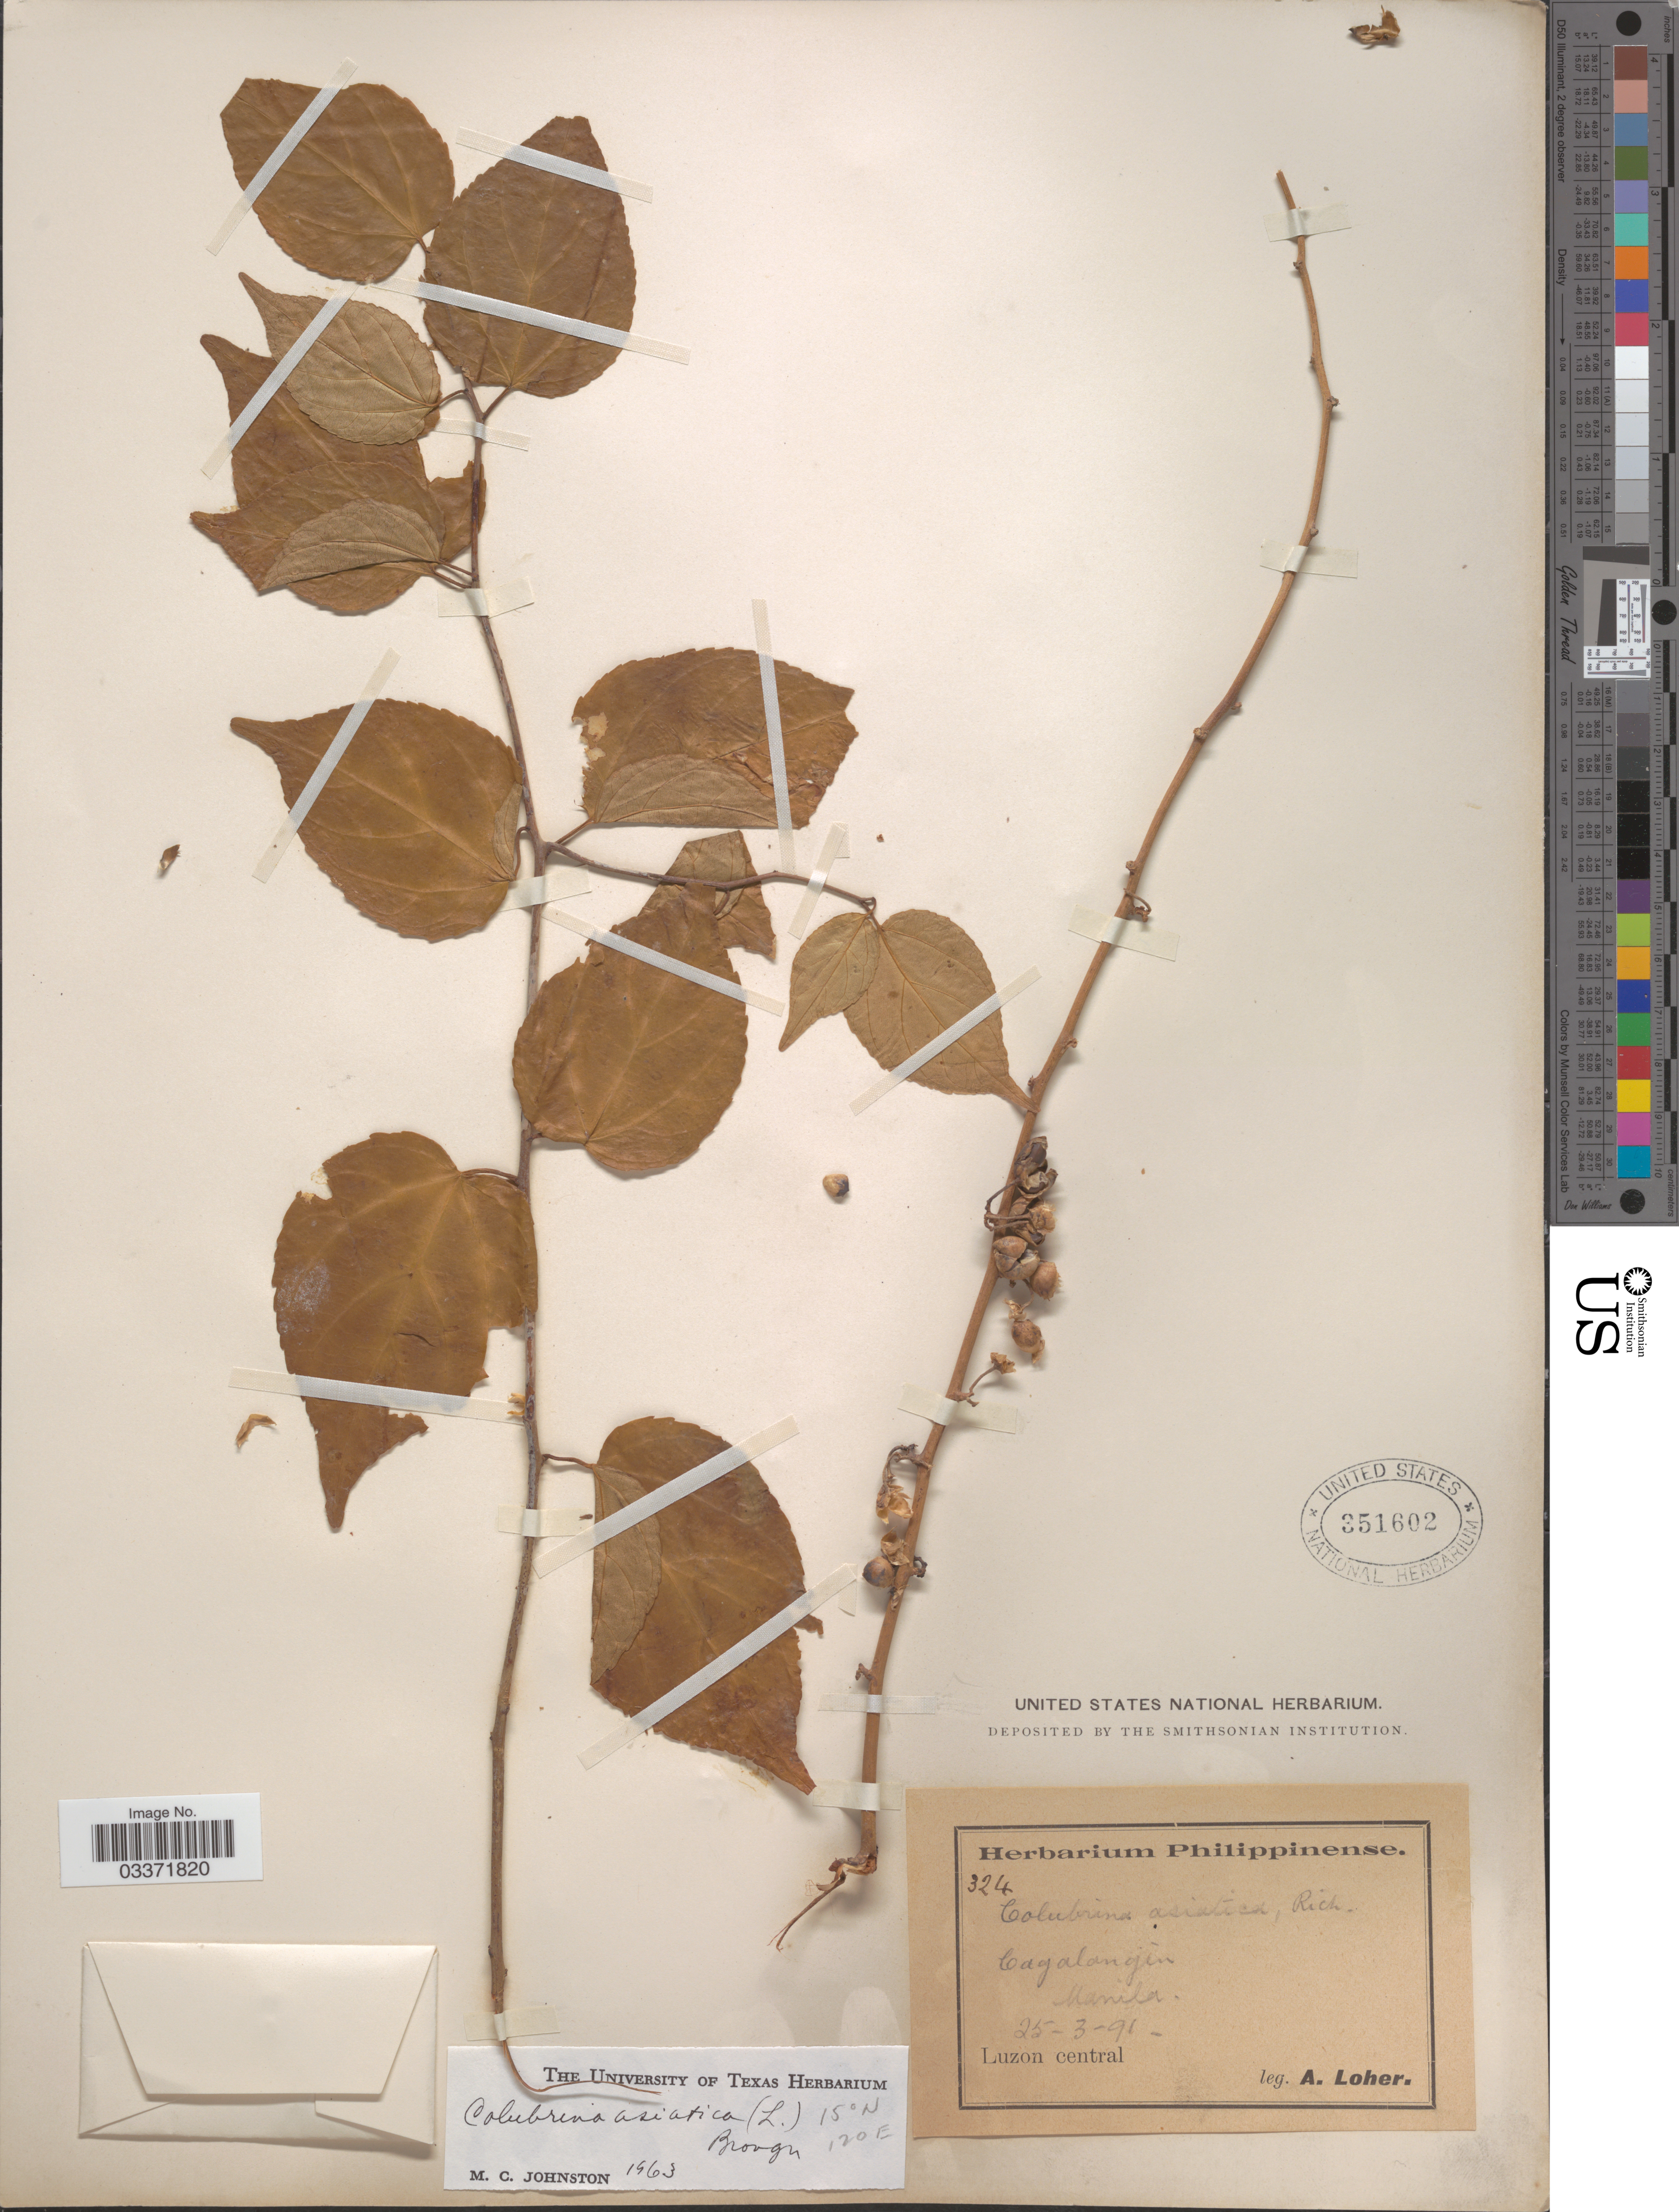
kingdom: Plantae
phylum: Tracheophyta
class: Magnoliopsida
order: Rosales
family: Rhamnaceae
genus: Colubrina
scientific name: Colubrina asiatica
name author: (L.) Brongn.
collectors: A. Loher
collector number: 324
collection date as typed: Transcribed d/m/y: 25/3/91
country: Philippines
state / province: Central Luzon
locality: Gagalangin, Manila, Luzon central.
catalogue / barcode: US 351602